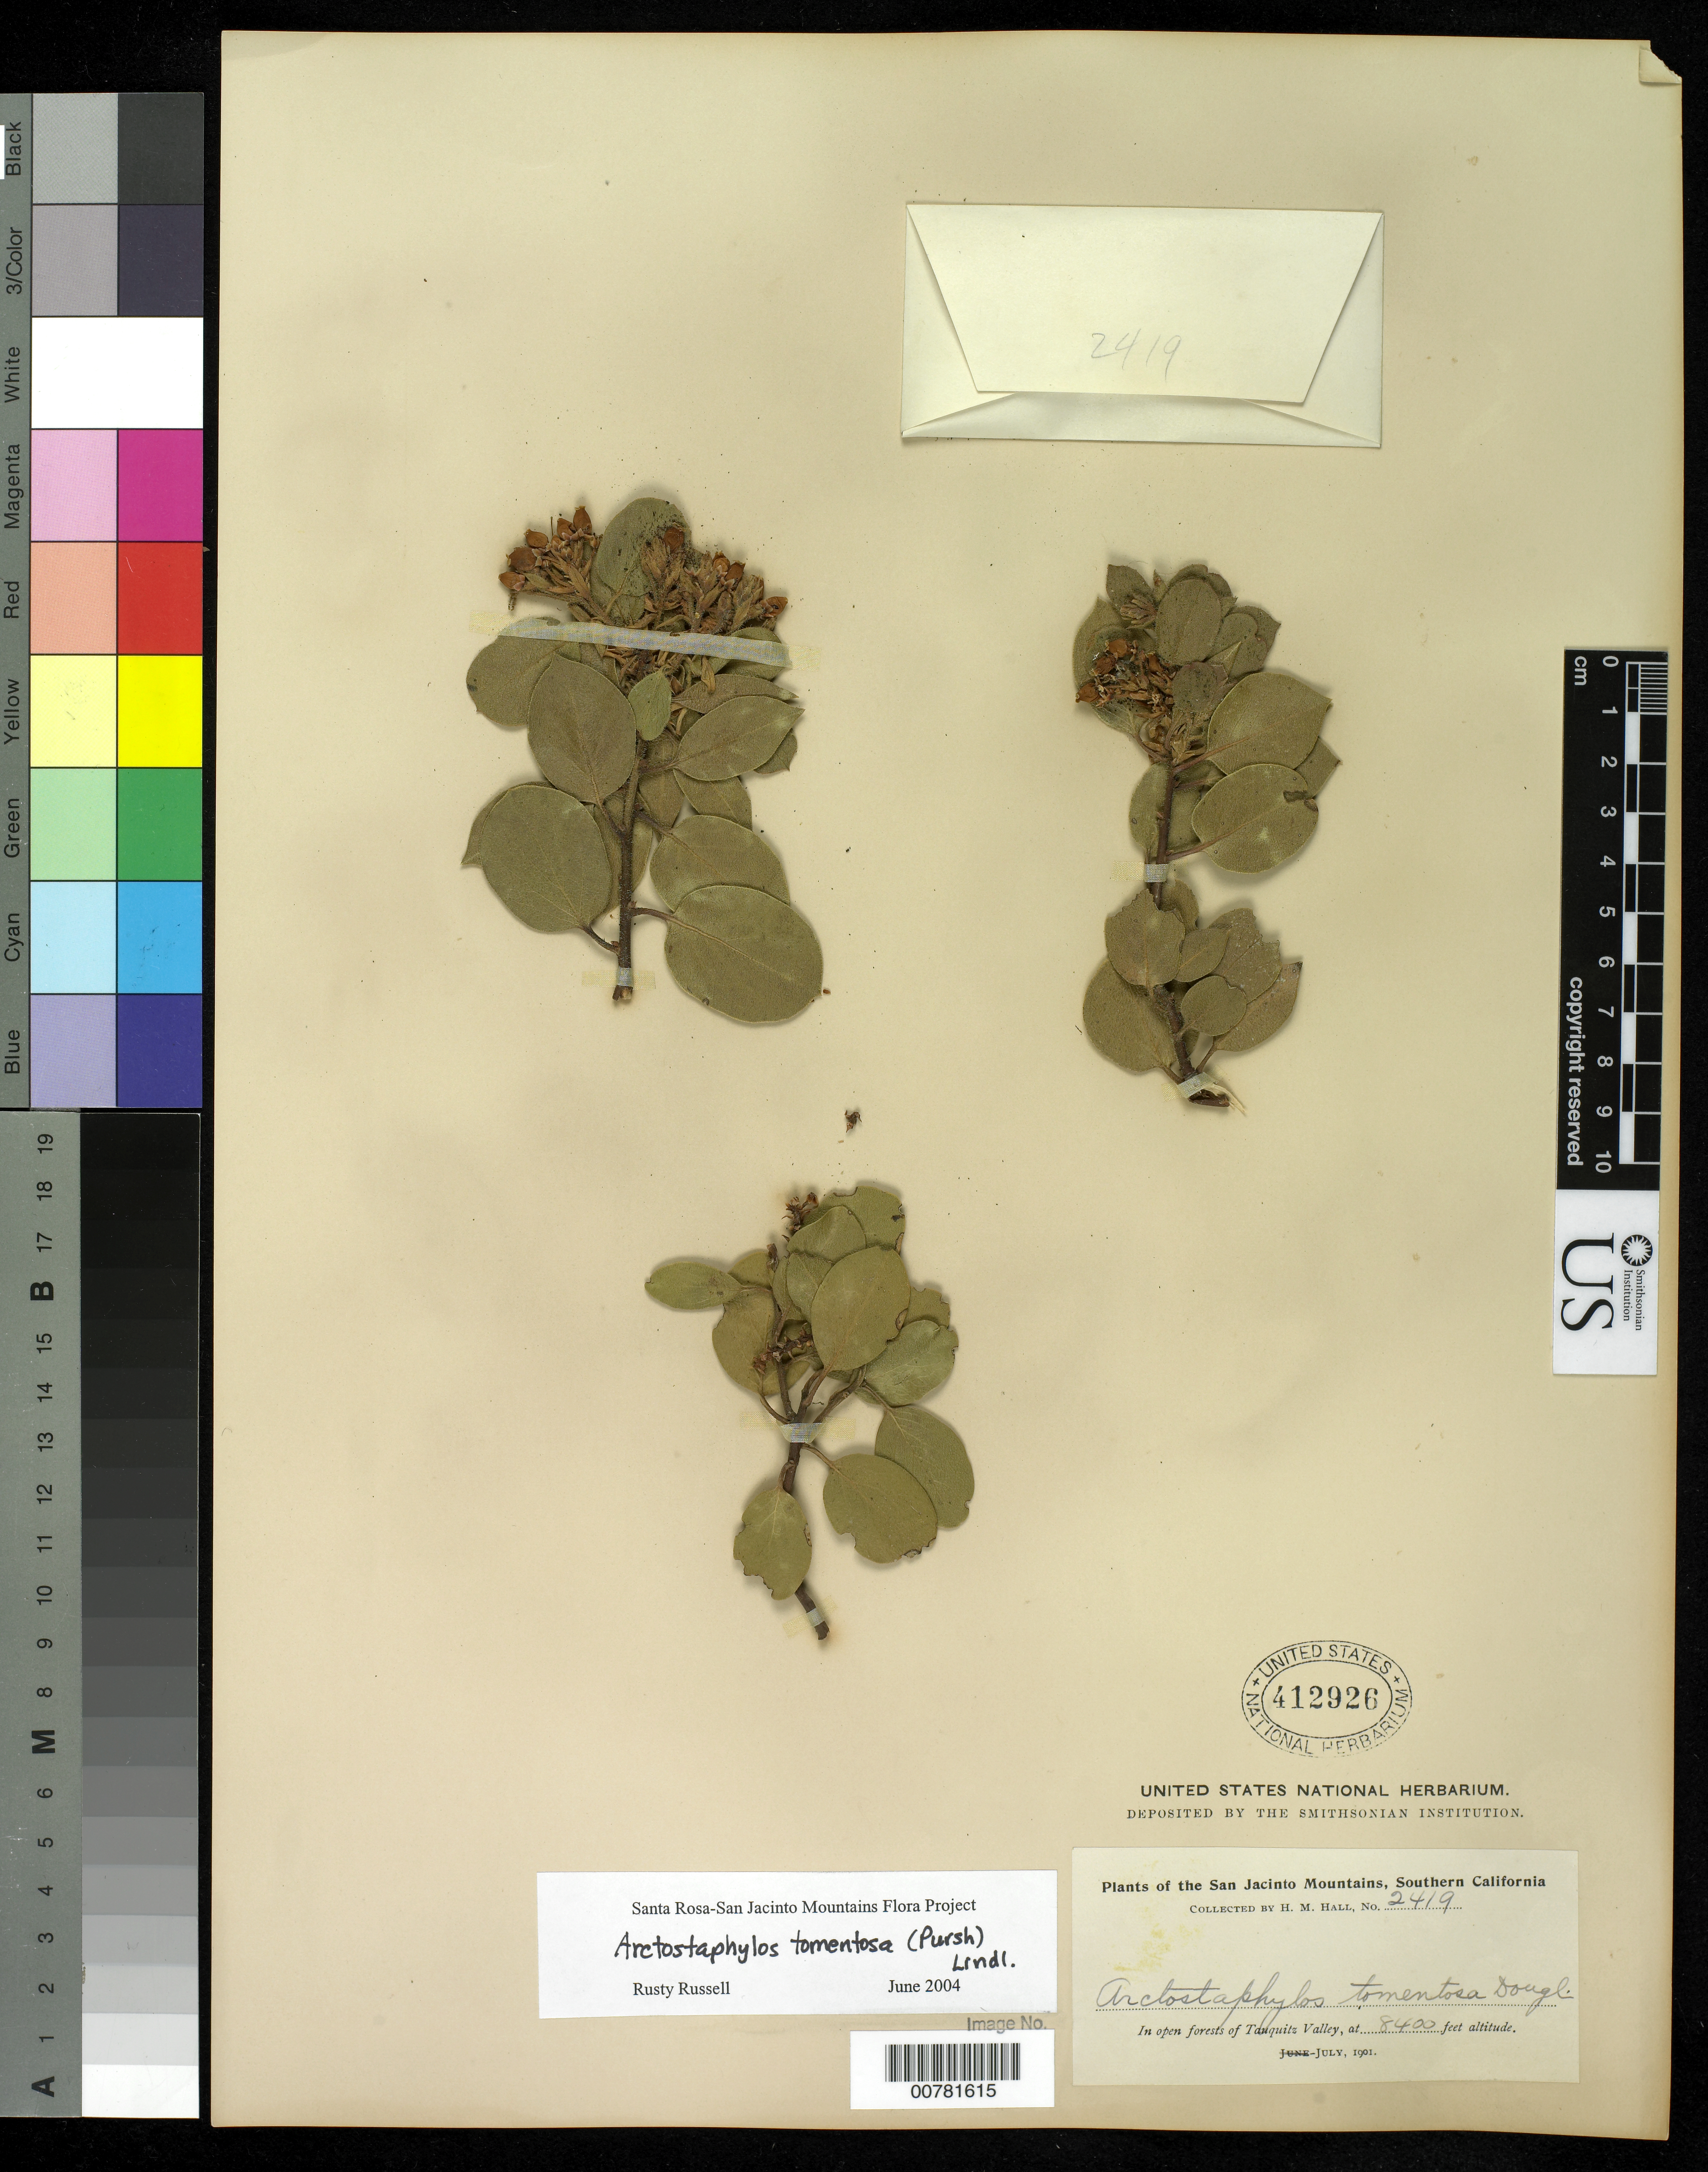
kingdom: Plantae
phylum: Tracheophyta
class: Magnoliopsida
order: Ericales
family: Ericaceae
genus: Arctostaphylos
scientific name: Arctostaphylos tomentosa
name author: (Pursh) Lindl.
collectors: H. M. Hall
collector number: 2419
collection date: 1901-07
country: United States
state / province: California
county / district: Riverside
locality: San Jacinto Mountains, Southern California. Tauquitz Valley.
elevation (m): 2560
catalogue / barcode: US 412926